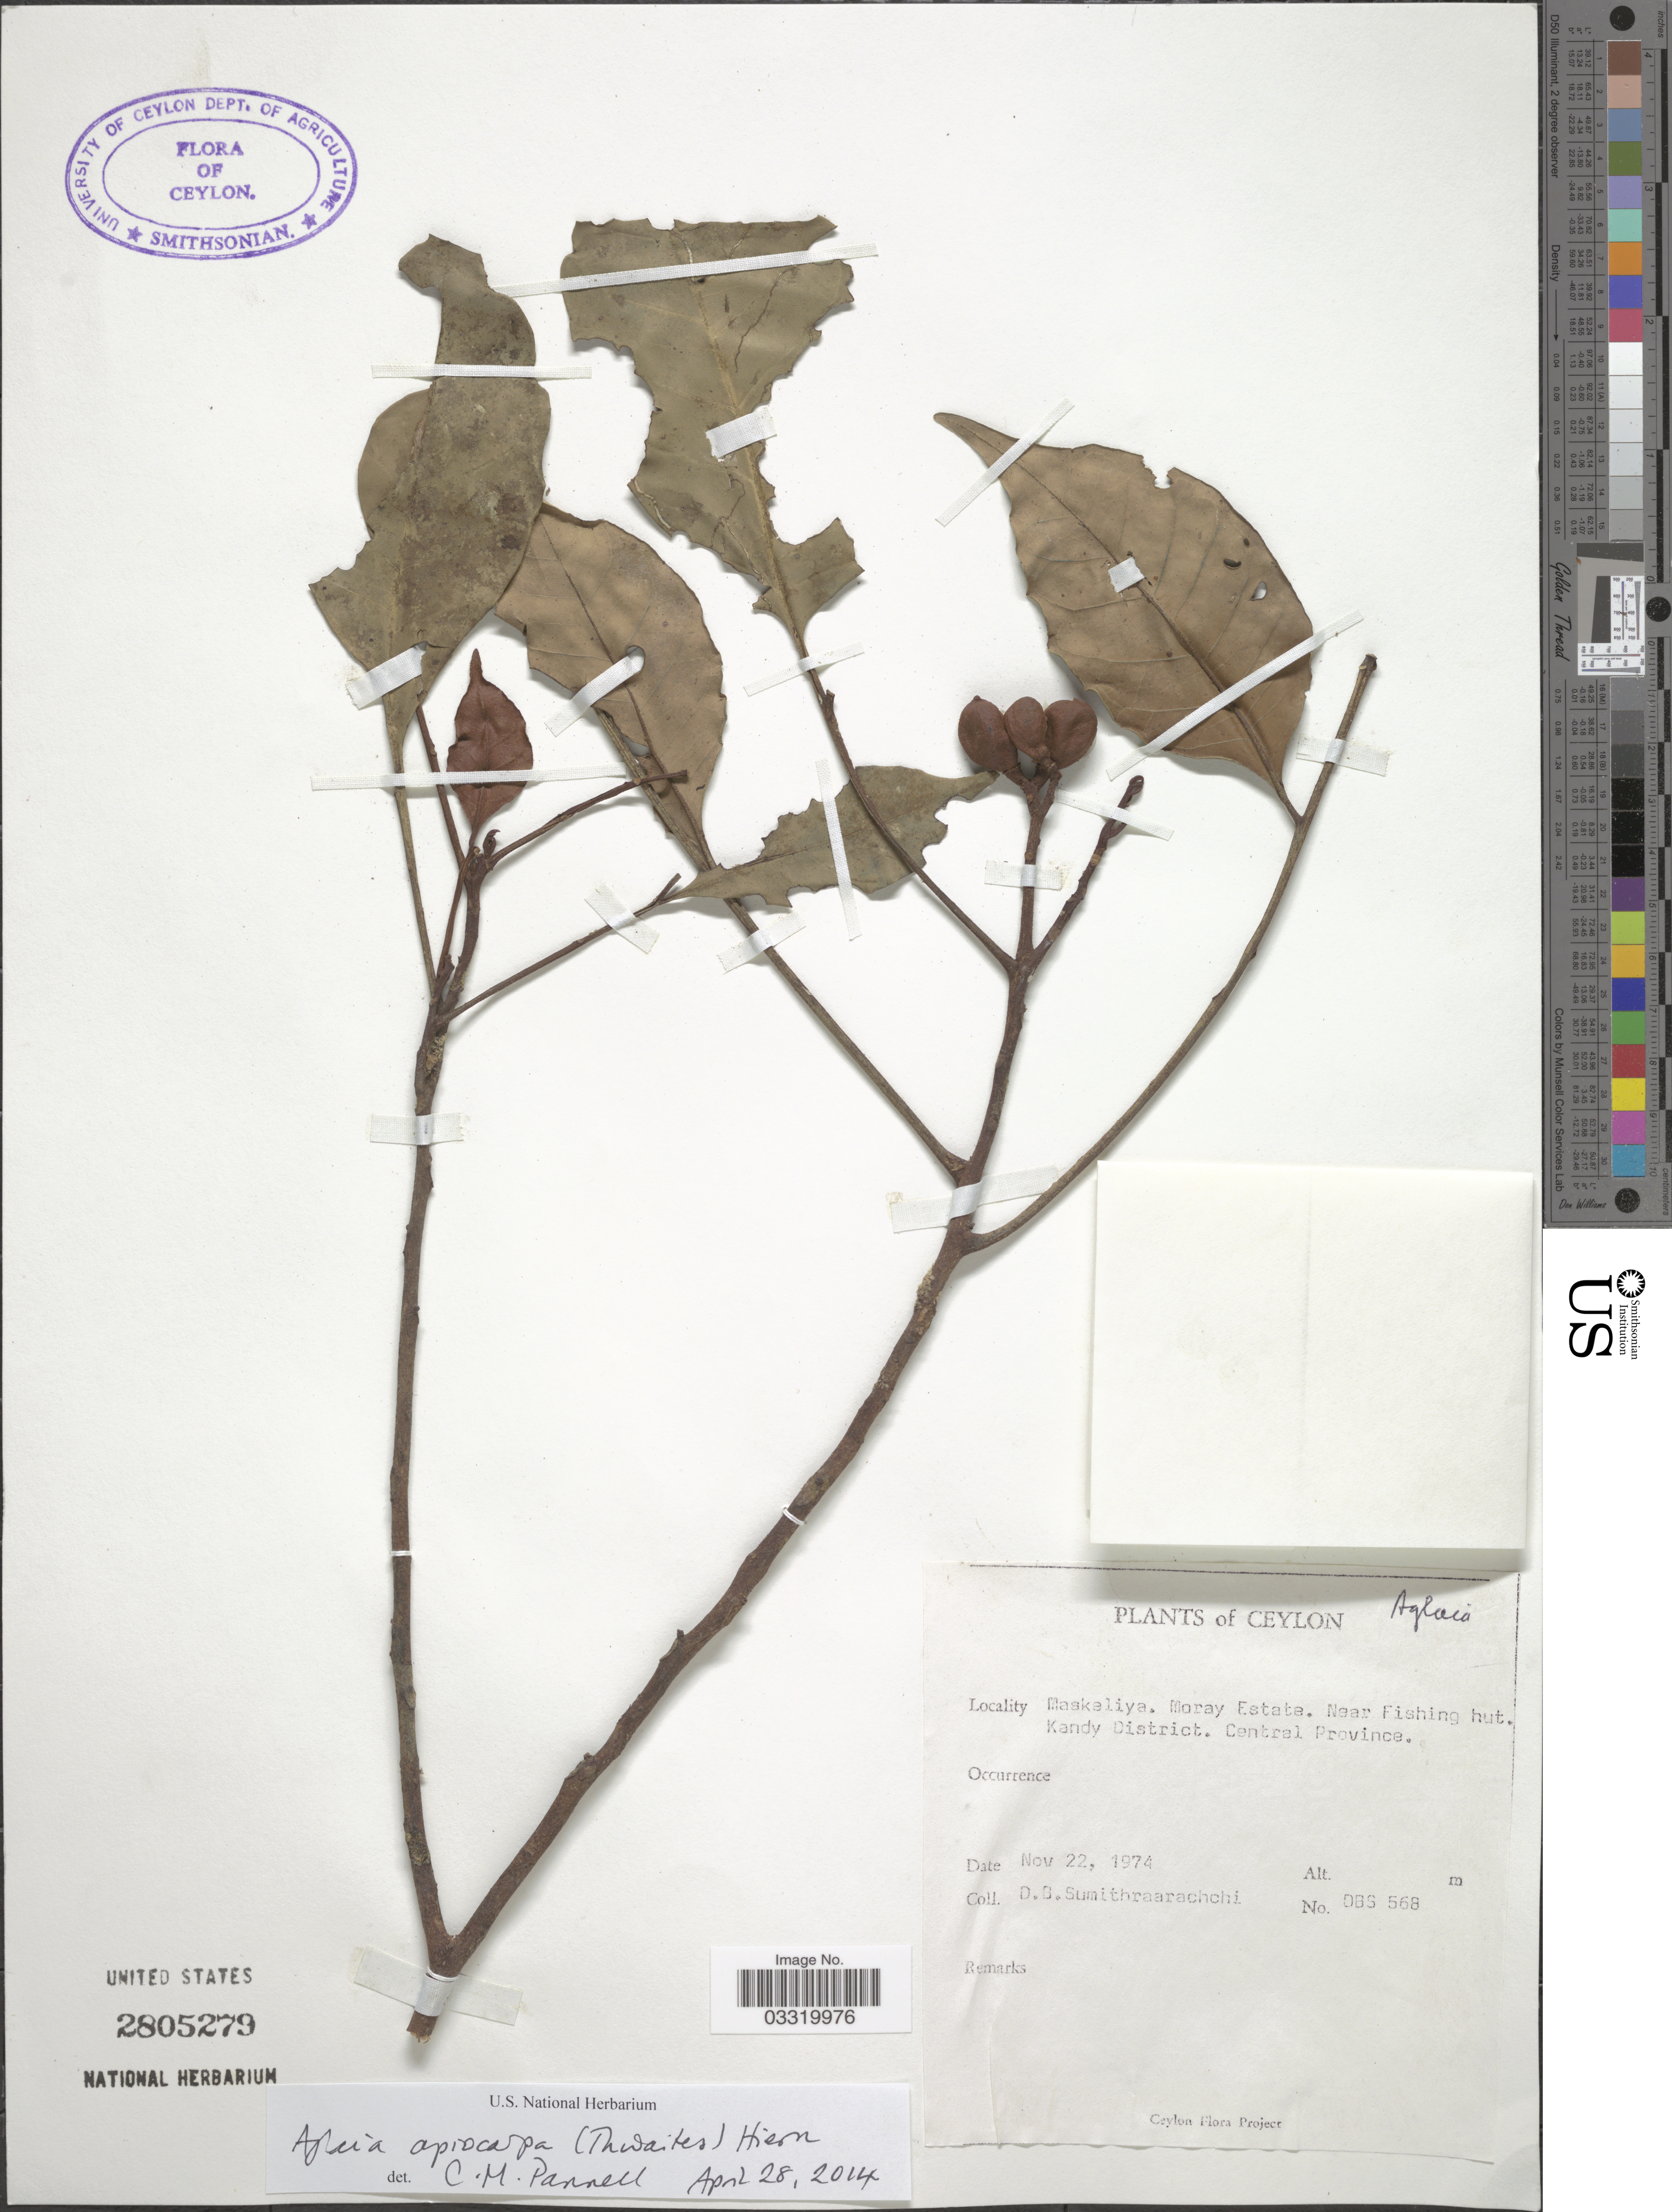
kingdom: Plantae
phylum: Tracheophyta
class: Magnoliopsida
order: Sapindales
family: Meliaceae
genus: Aglaia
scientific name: Aglaia apiocarpa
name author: Hiern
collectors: D. B. Sumithraarachchi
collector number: DBS 568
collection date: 1974-11-22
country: Sri Lanka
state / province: Central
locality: Ceylon. Maskeliya. Moray Estate. Near fishing hut. Kandy district.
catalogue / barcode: US 2805279